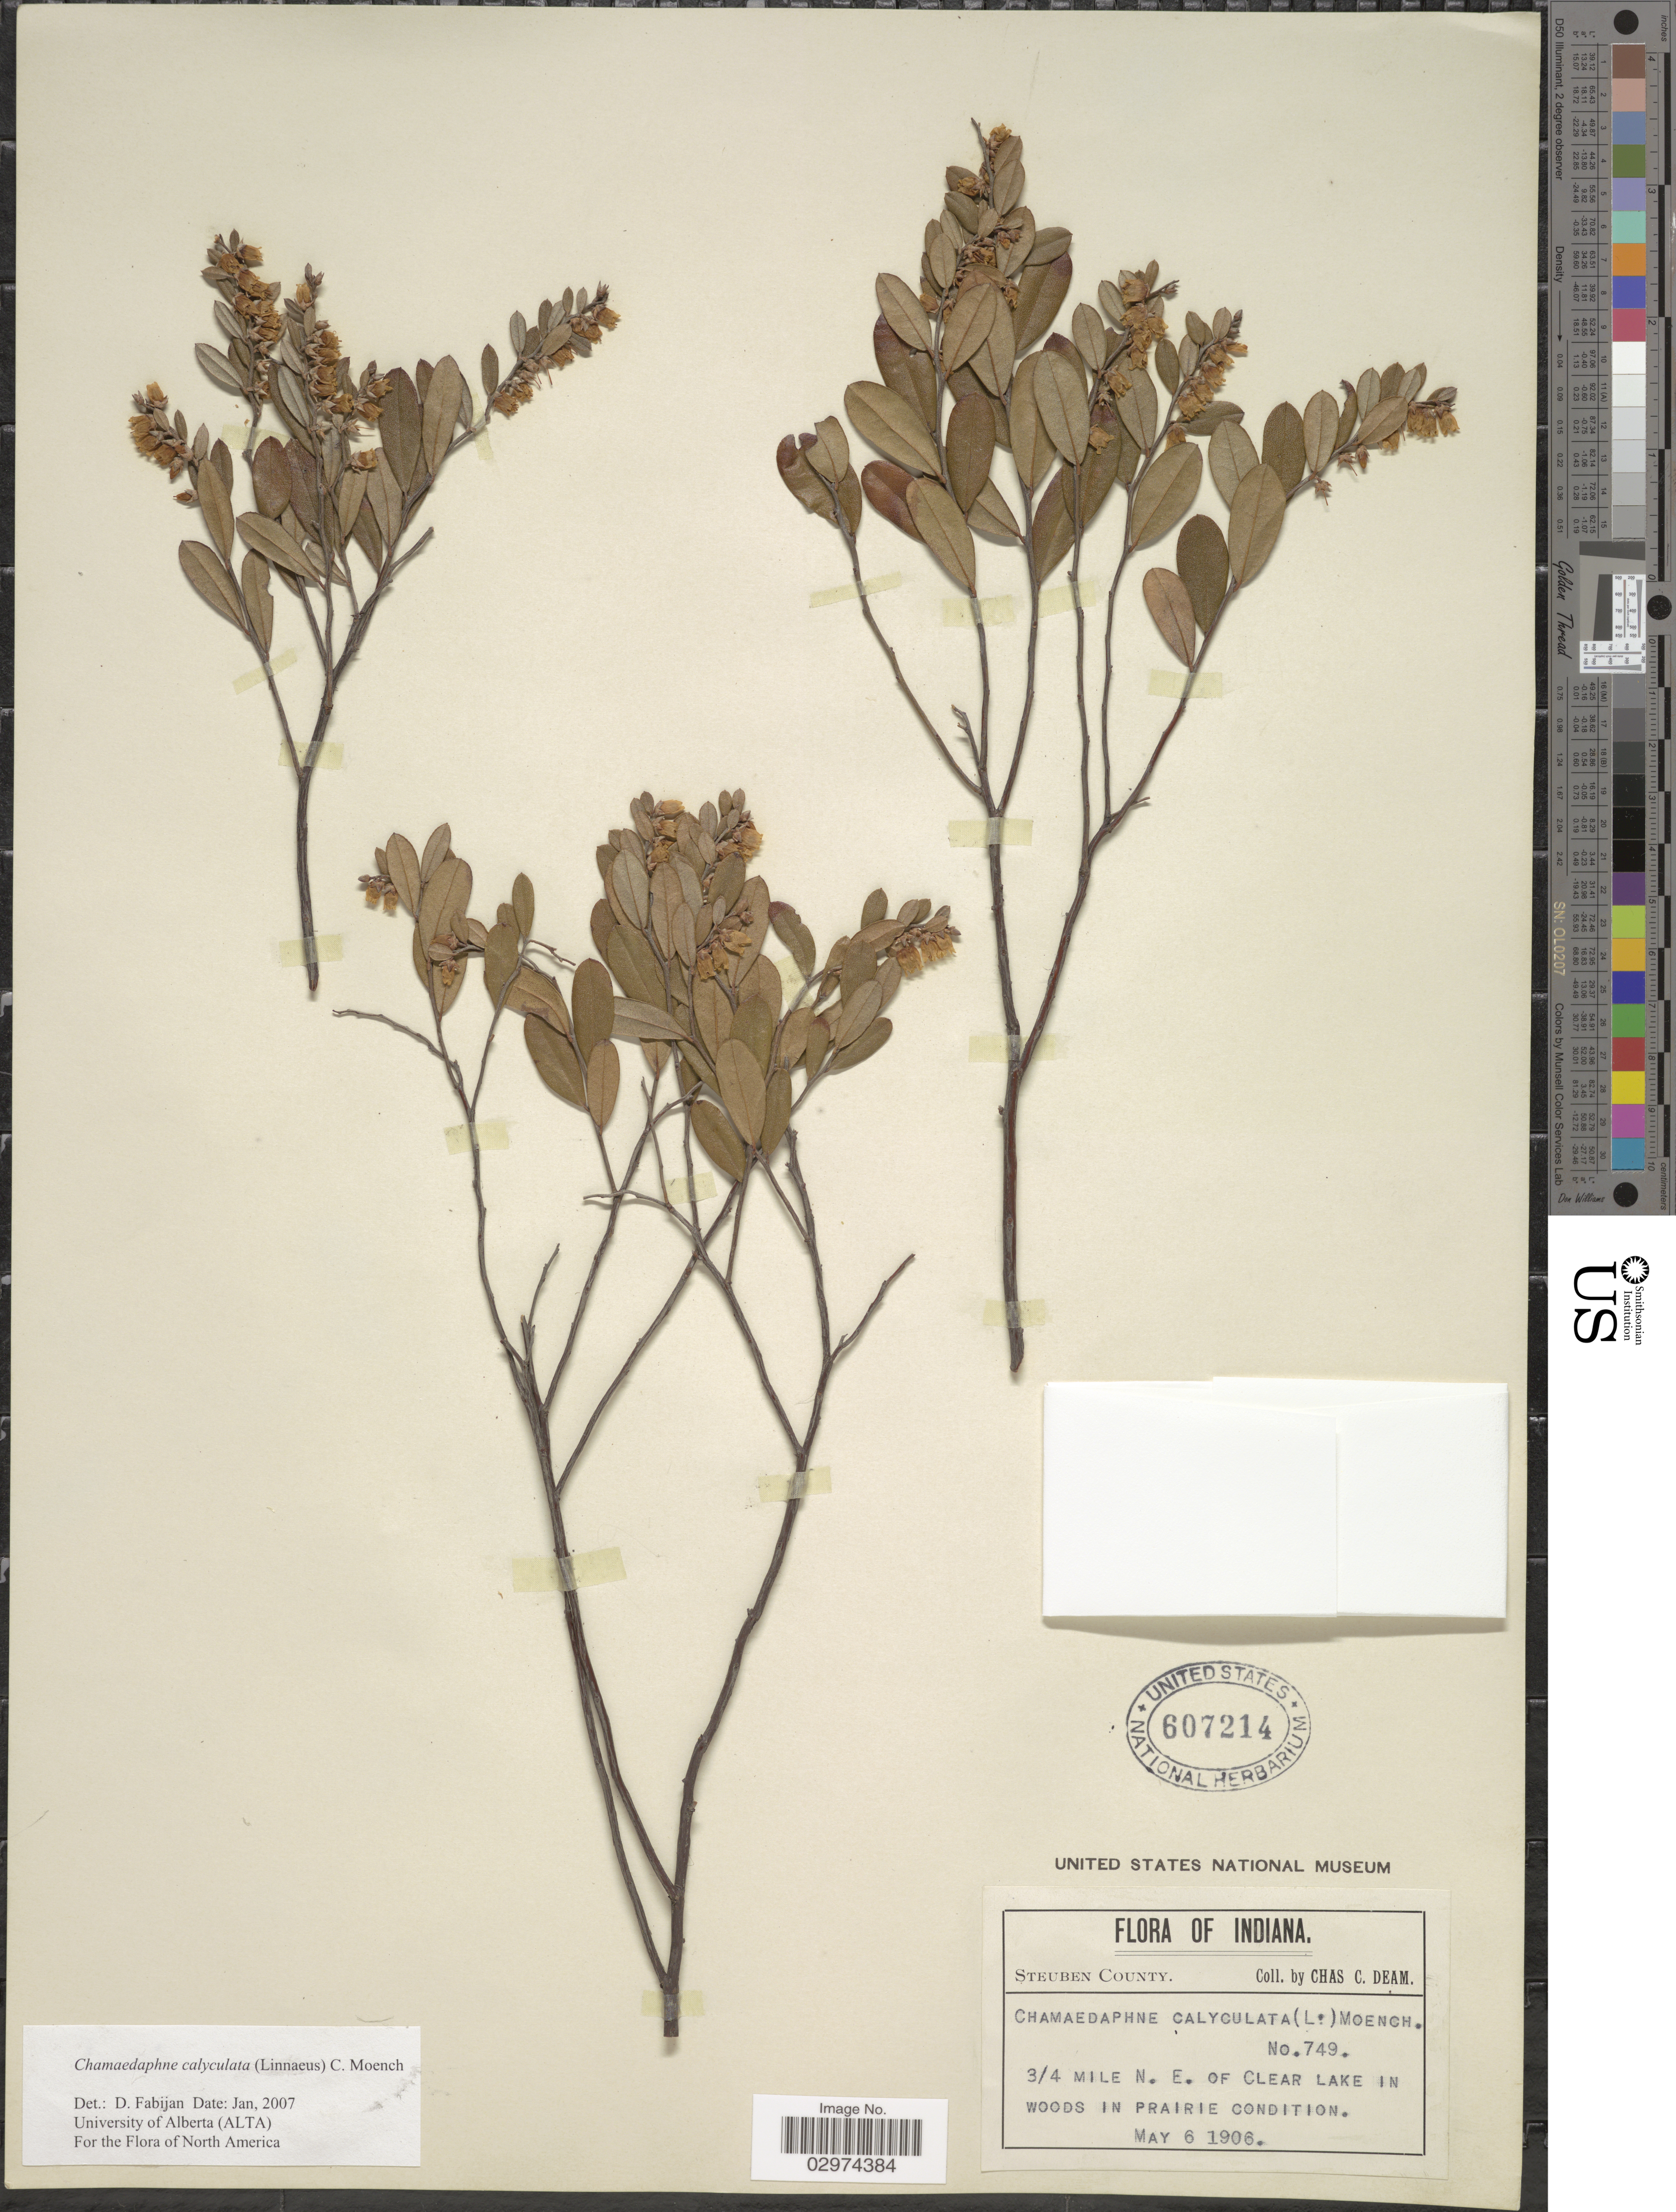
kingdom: Plantae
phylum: Tracheophyta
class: Magnoliopsida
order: Ericales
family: Ericaceae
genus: Chamaedaphne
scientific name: Chamaedaphne calyculata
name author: (L.) Moench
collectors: C. C. Deam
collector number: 749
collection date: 1906-05-06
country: United States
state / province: Indiana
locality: ¾ mile N. E. of Clear Lake in woods in prairie condition. Steuben County.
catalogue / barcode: US 607214